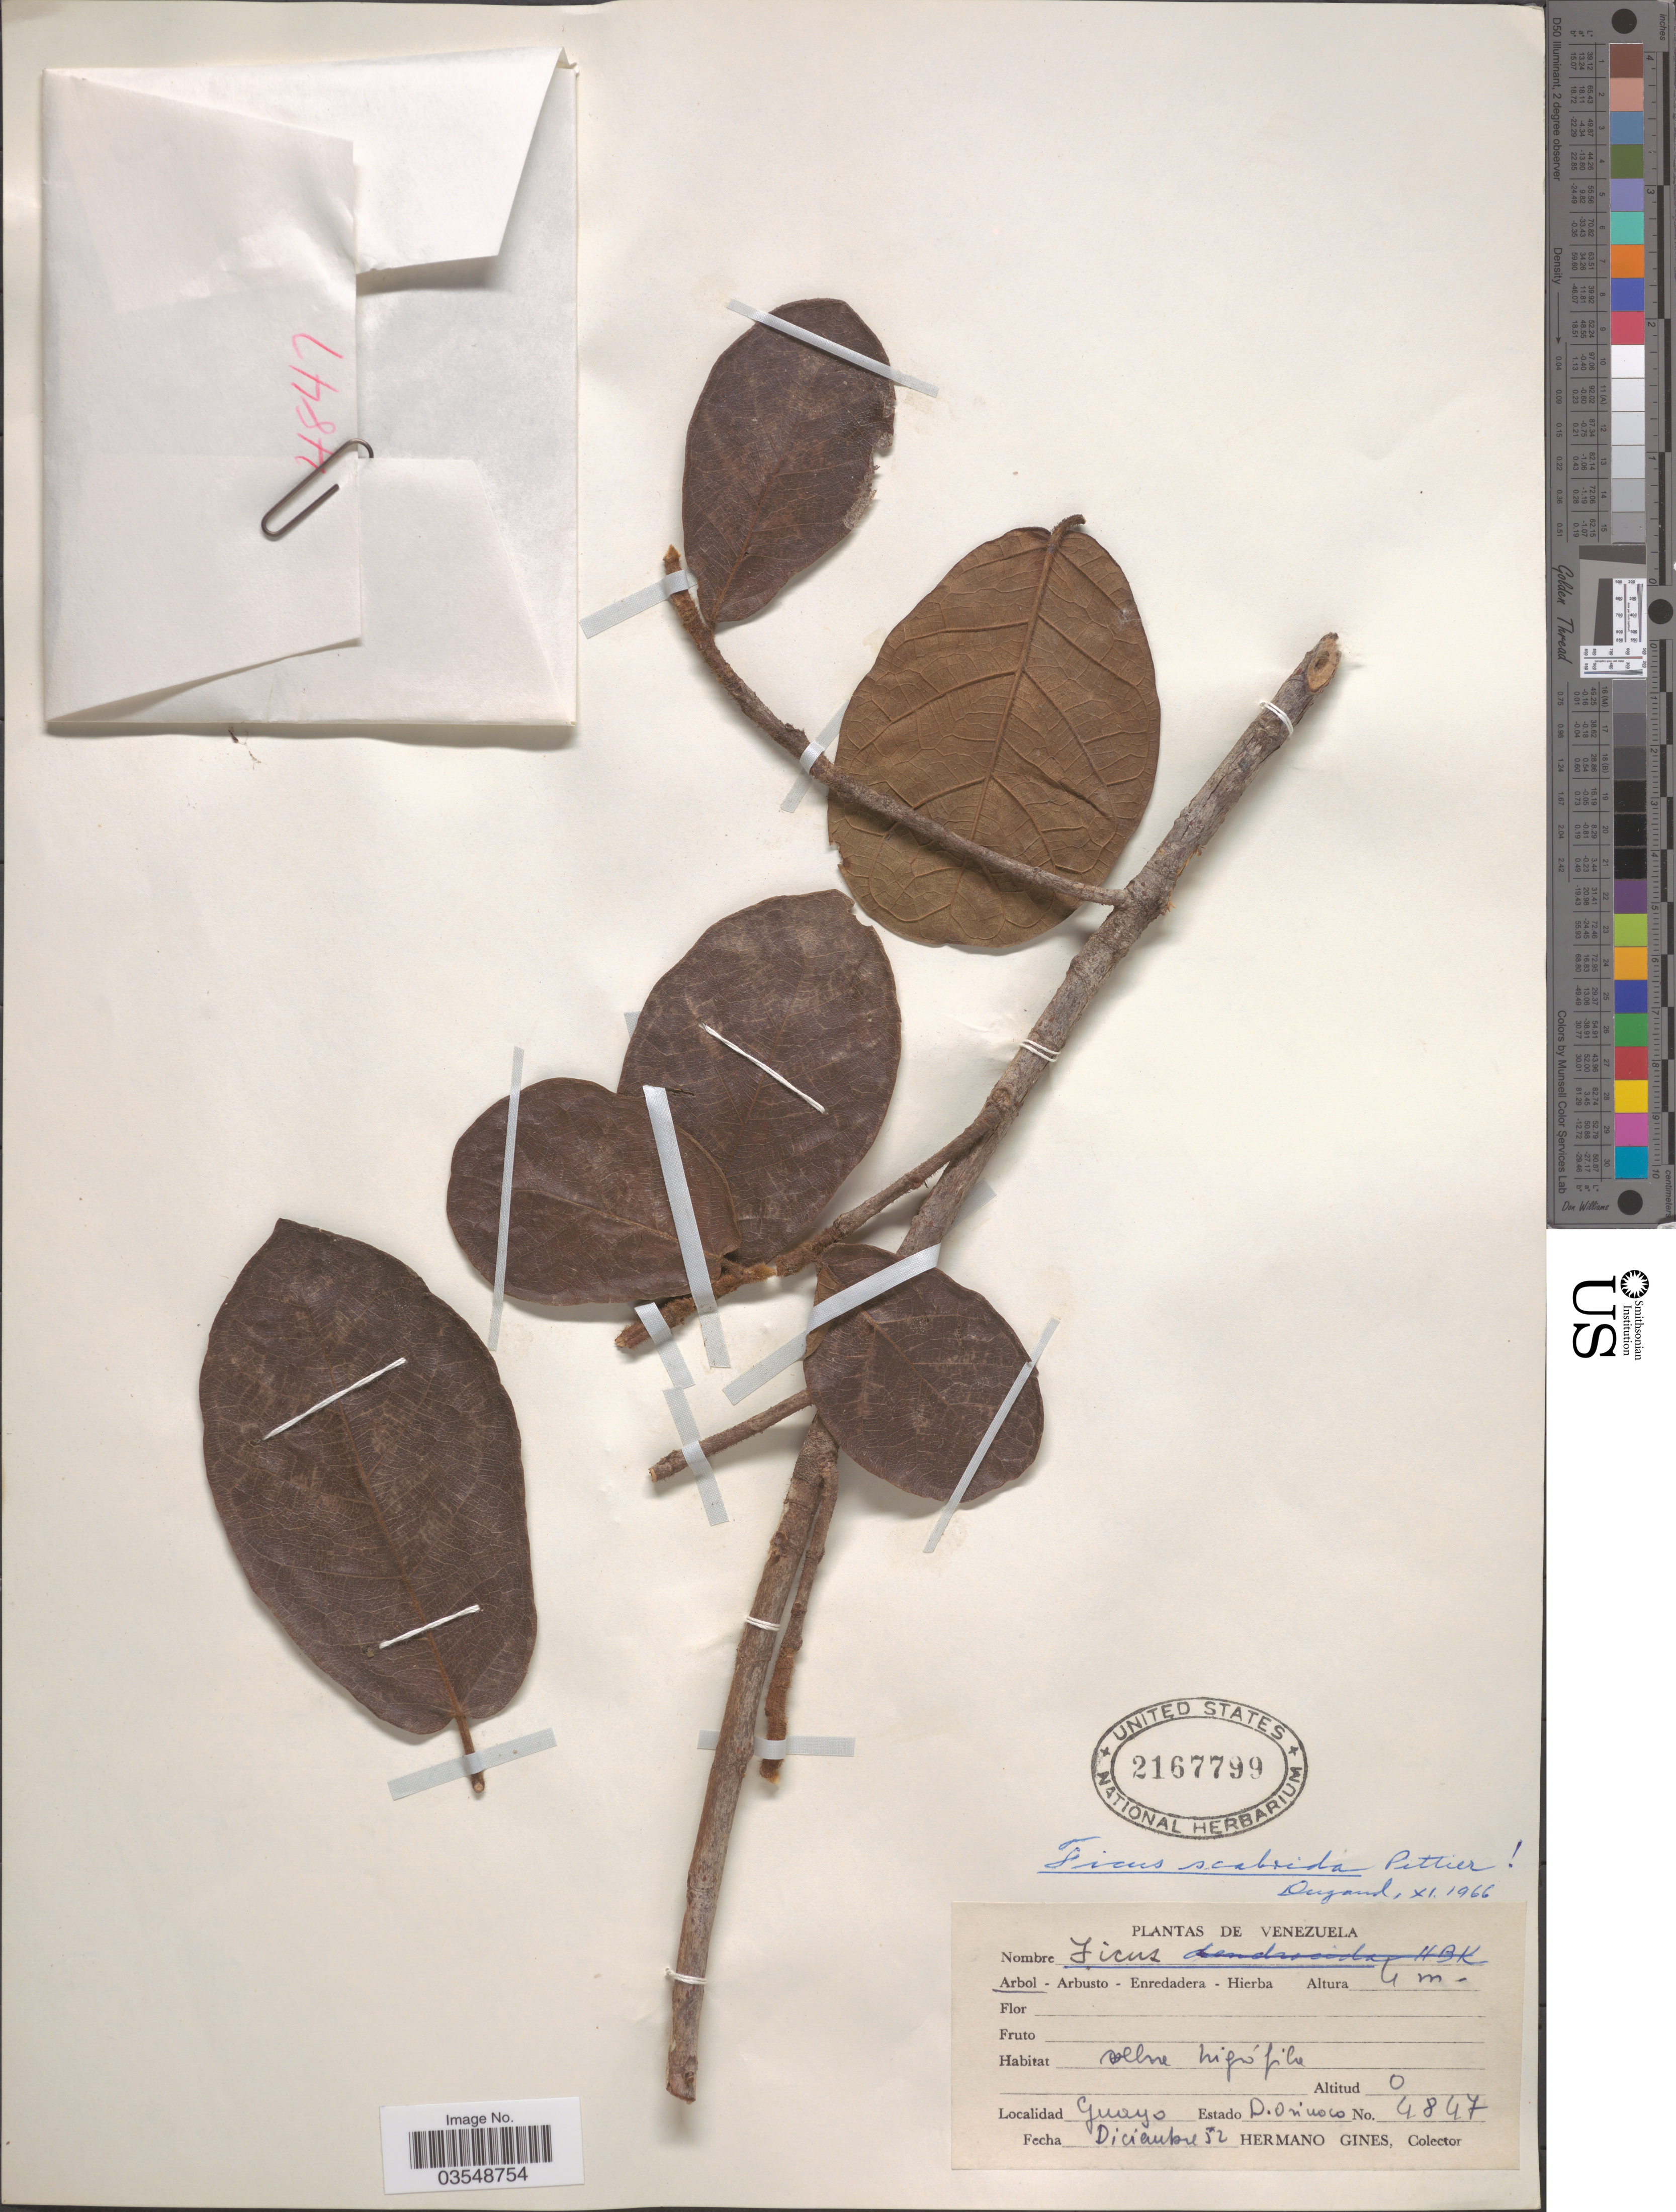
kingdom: Plantae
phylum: Tracheophyta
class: Magnoliopsida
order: Rosales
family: Moraceae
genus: Ficus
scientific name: Ficus malacocarpa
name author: Standl.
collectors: Bro. Gines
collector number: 4847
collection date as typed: Transcribed d/m/y: /12/52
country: Venezuela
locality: Guayo Estado D. Orinoco.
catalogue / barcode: US 2167799